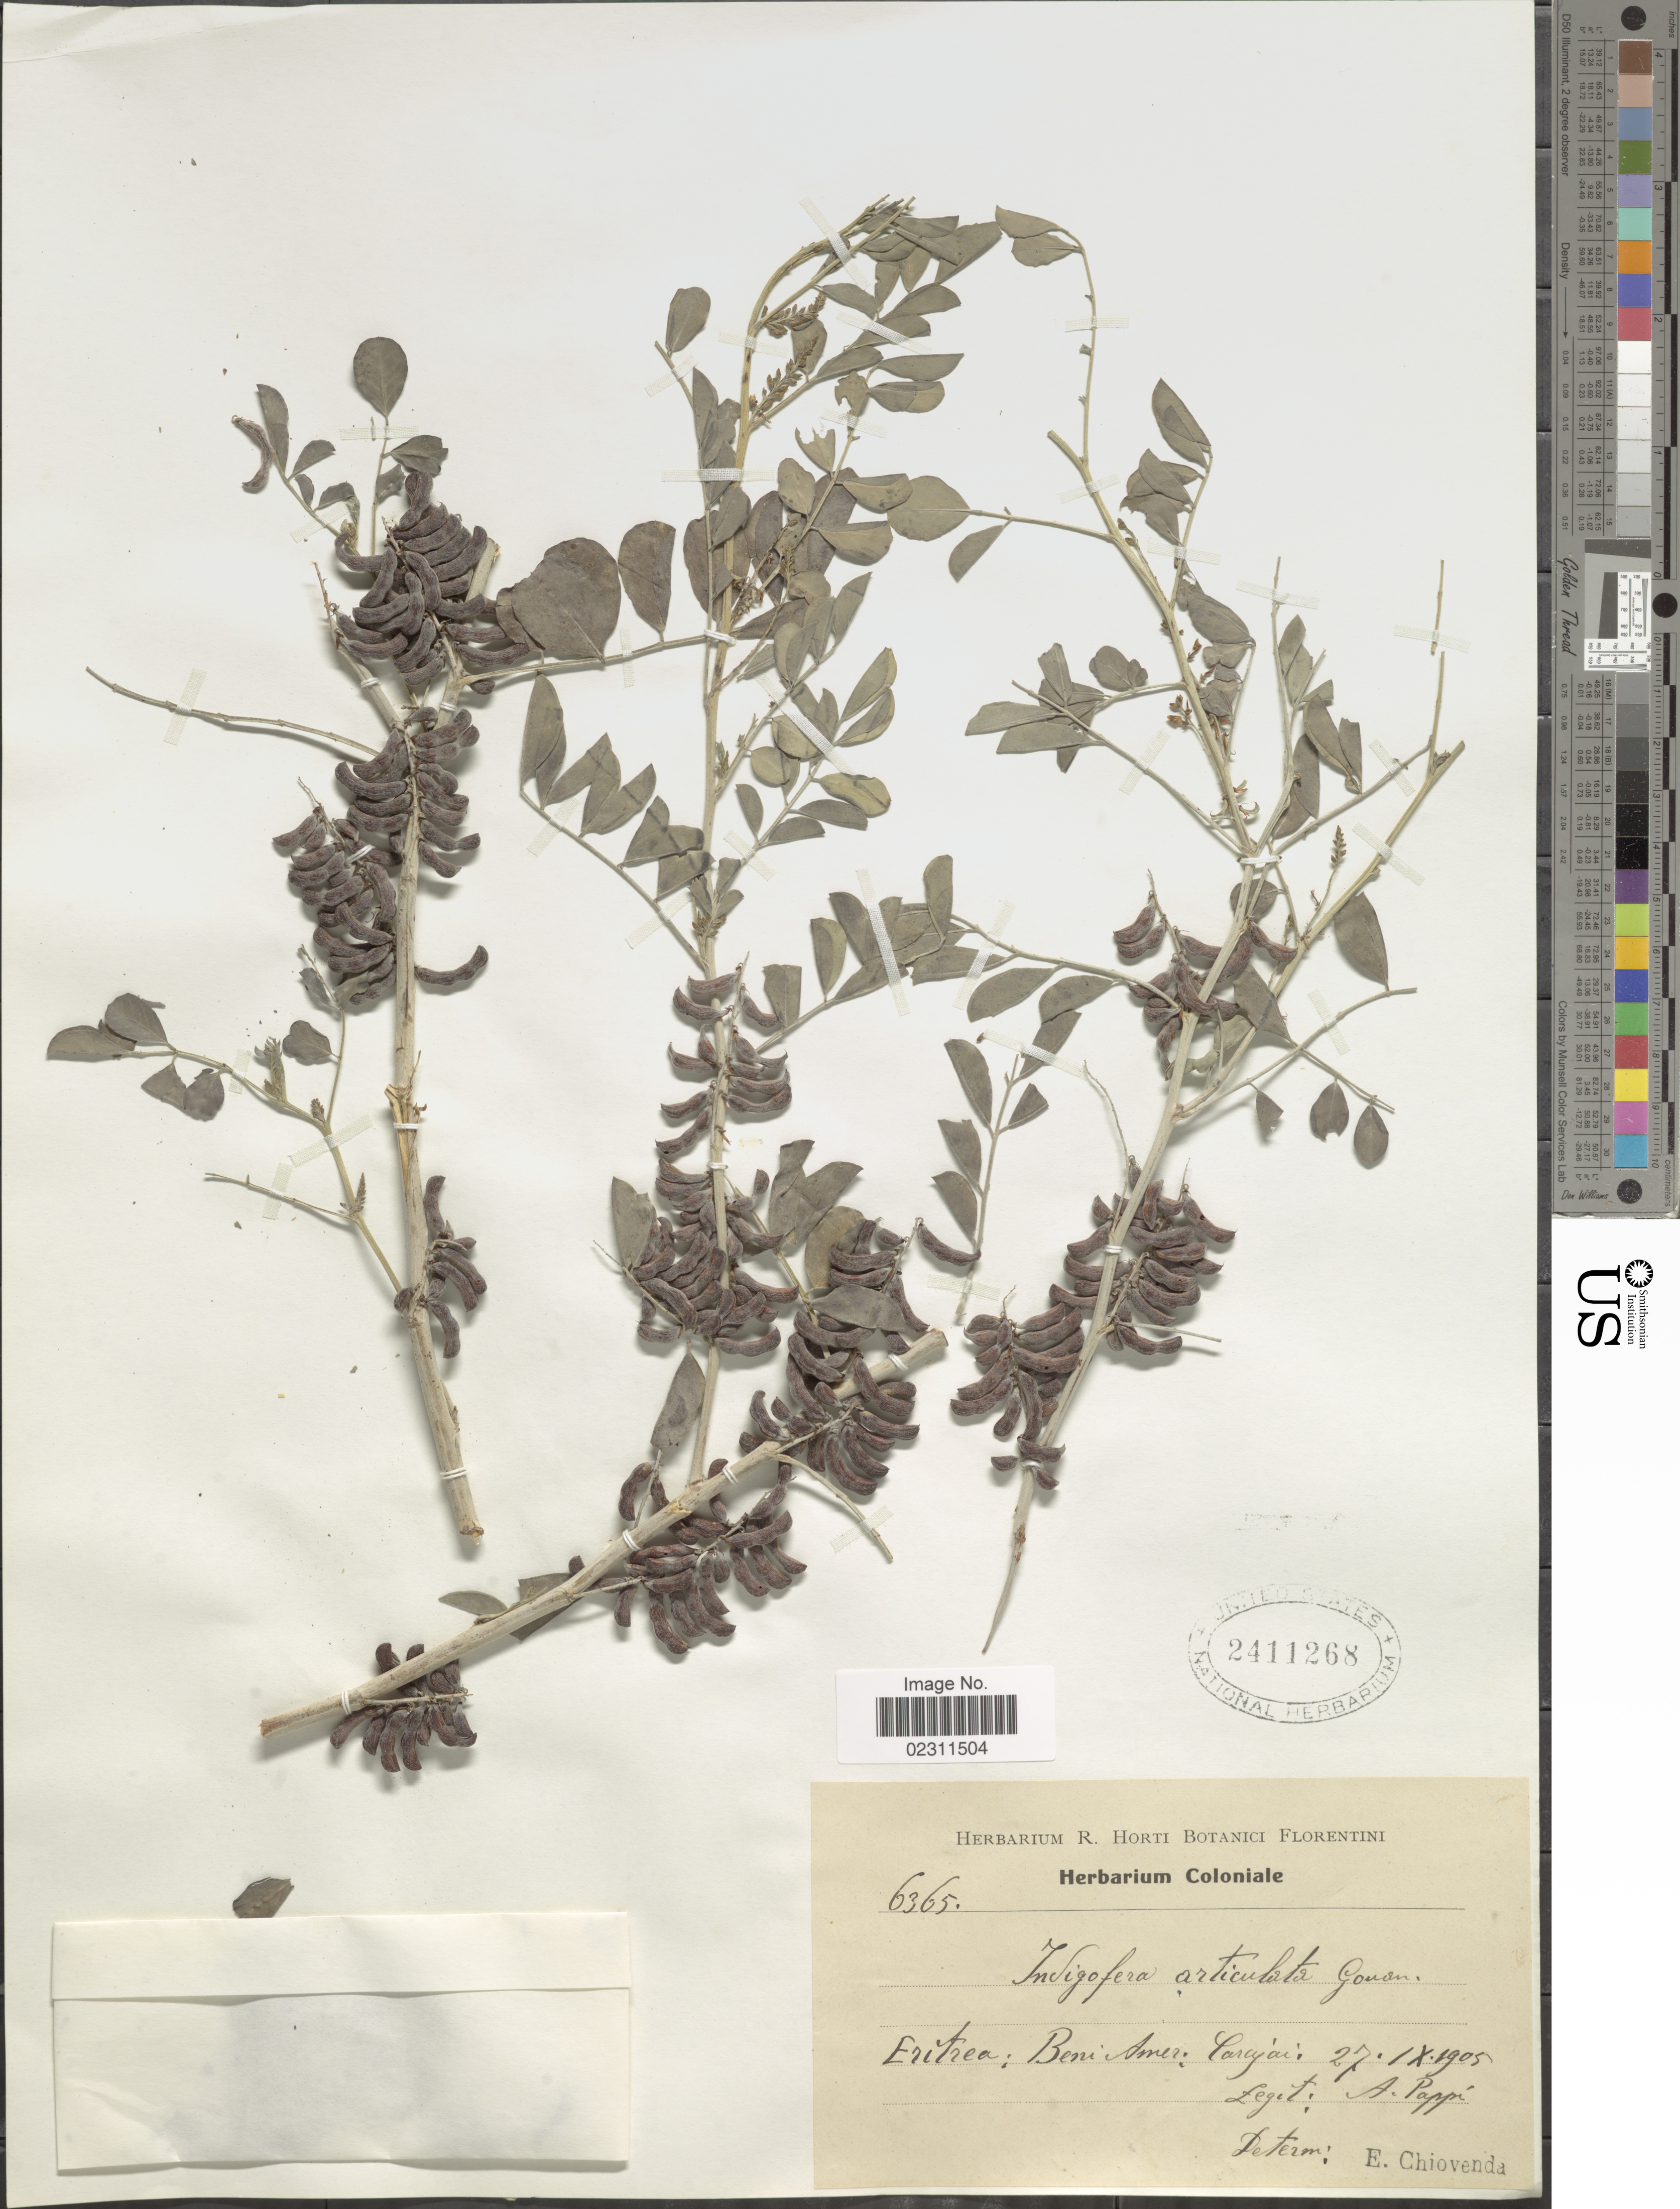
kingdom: Plantae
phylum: Tracheophyta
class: Magnoliopsida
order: Fabales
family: Fabaceae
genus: Indigofera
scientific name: Indigofera articulata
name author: Gouan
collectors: A. Pappi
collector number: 6365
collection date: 1905-09-27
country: Eritrea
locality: Beni-Ameri: Carajai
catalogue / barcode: US 2411268